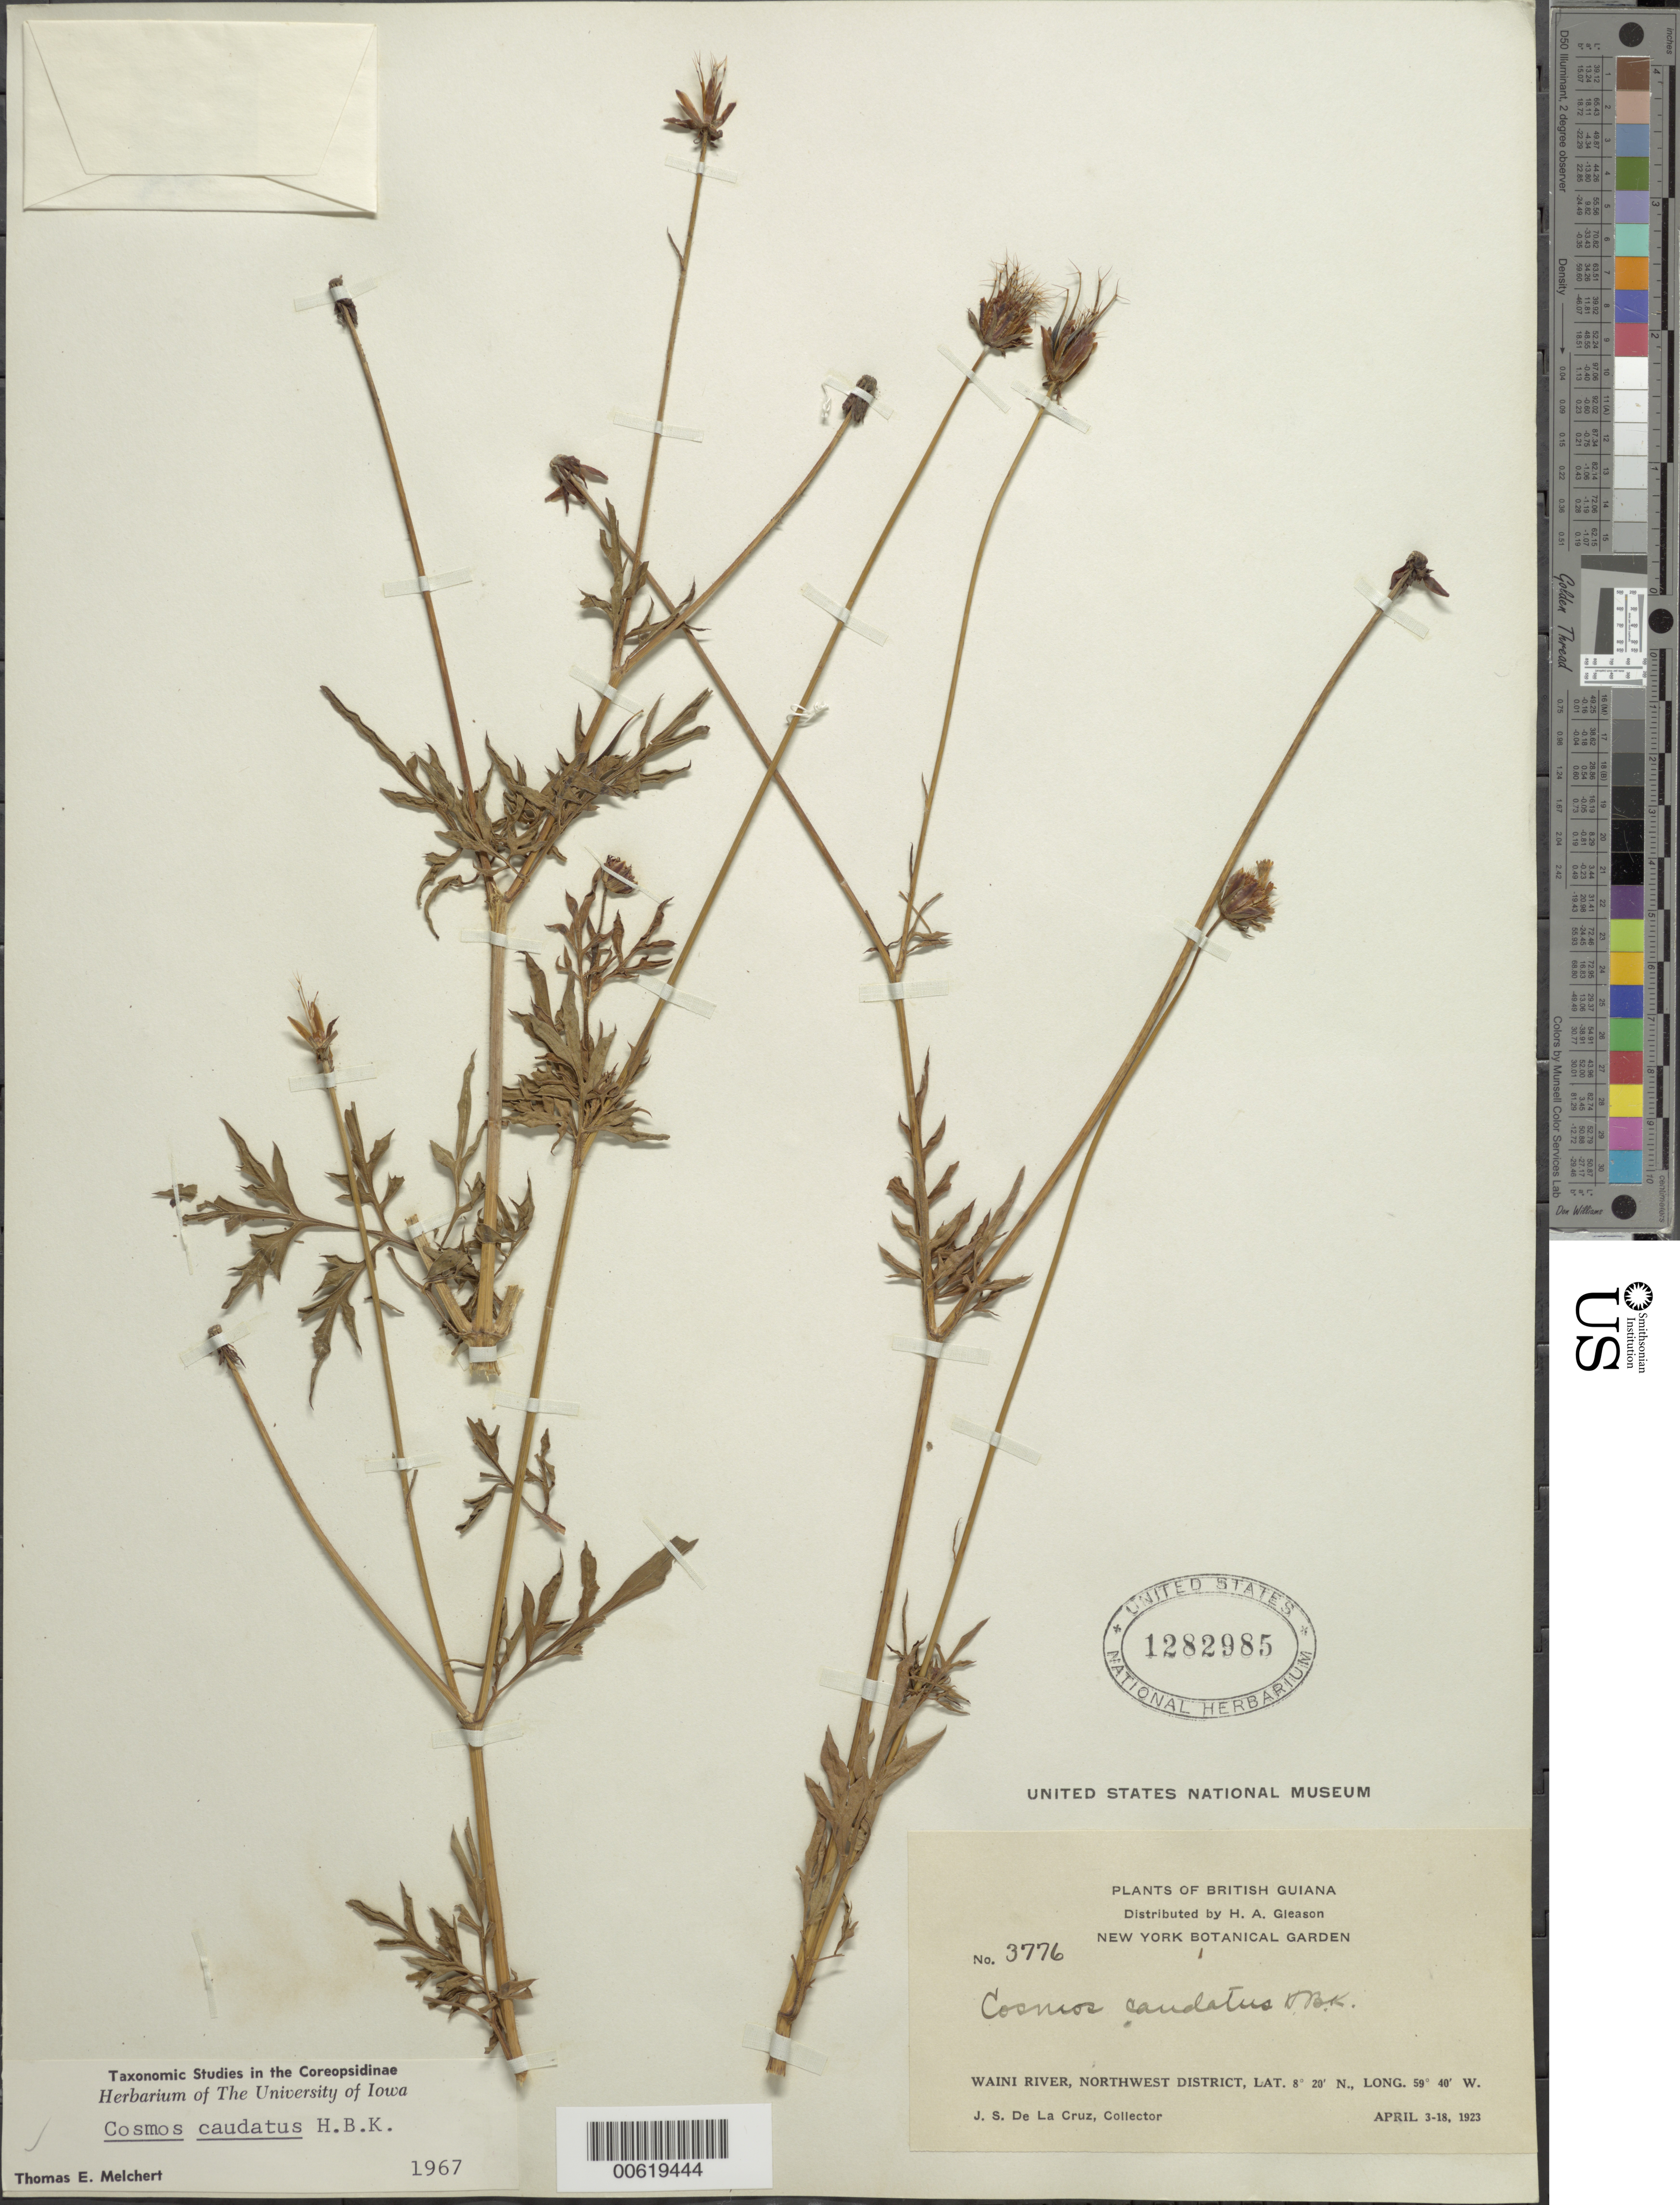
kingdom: Plantae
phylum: Tracheophyta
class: Magnoliopsida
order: Asterales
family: Asteraceae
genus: Cosmos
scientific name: Cosmos caudatus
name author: Kunth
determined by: Melchert, T. E.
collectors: J. S. de la Cruz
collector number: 3776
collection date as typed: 3-Apr-23 to 18-Apr-23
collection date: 1923-04-03/1923-04-18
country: Guyana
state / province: Barima-Waini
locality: Waini R., NW District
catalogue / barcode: US 1282985